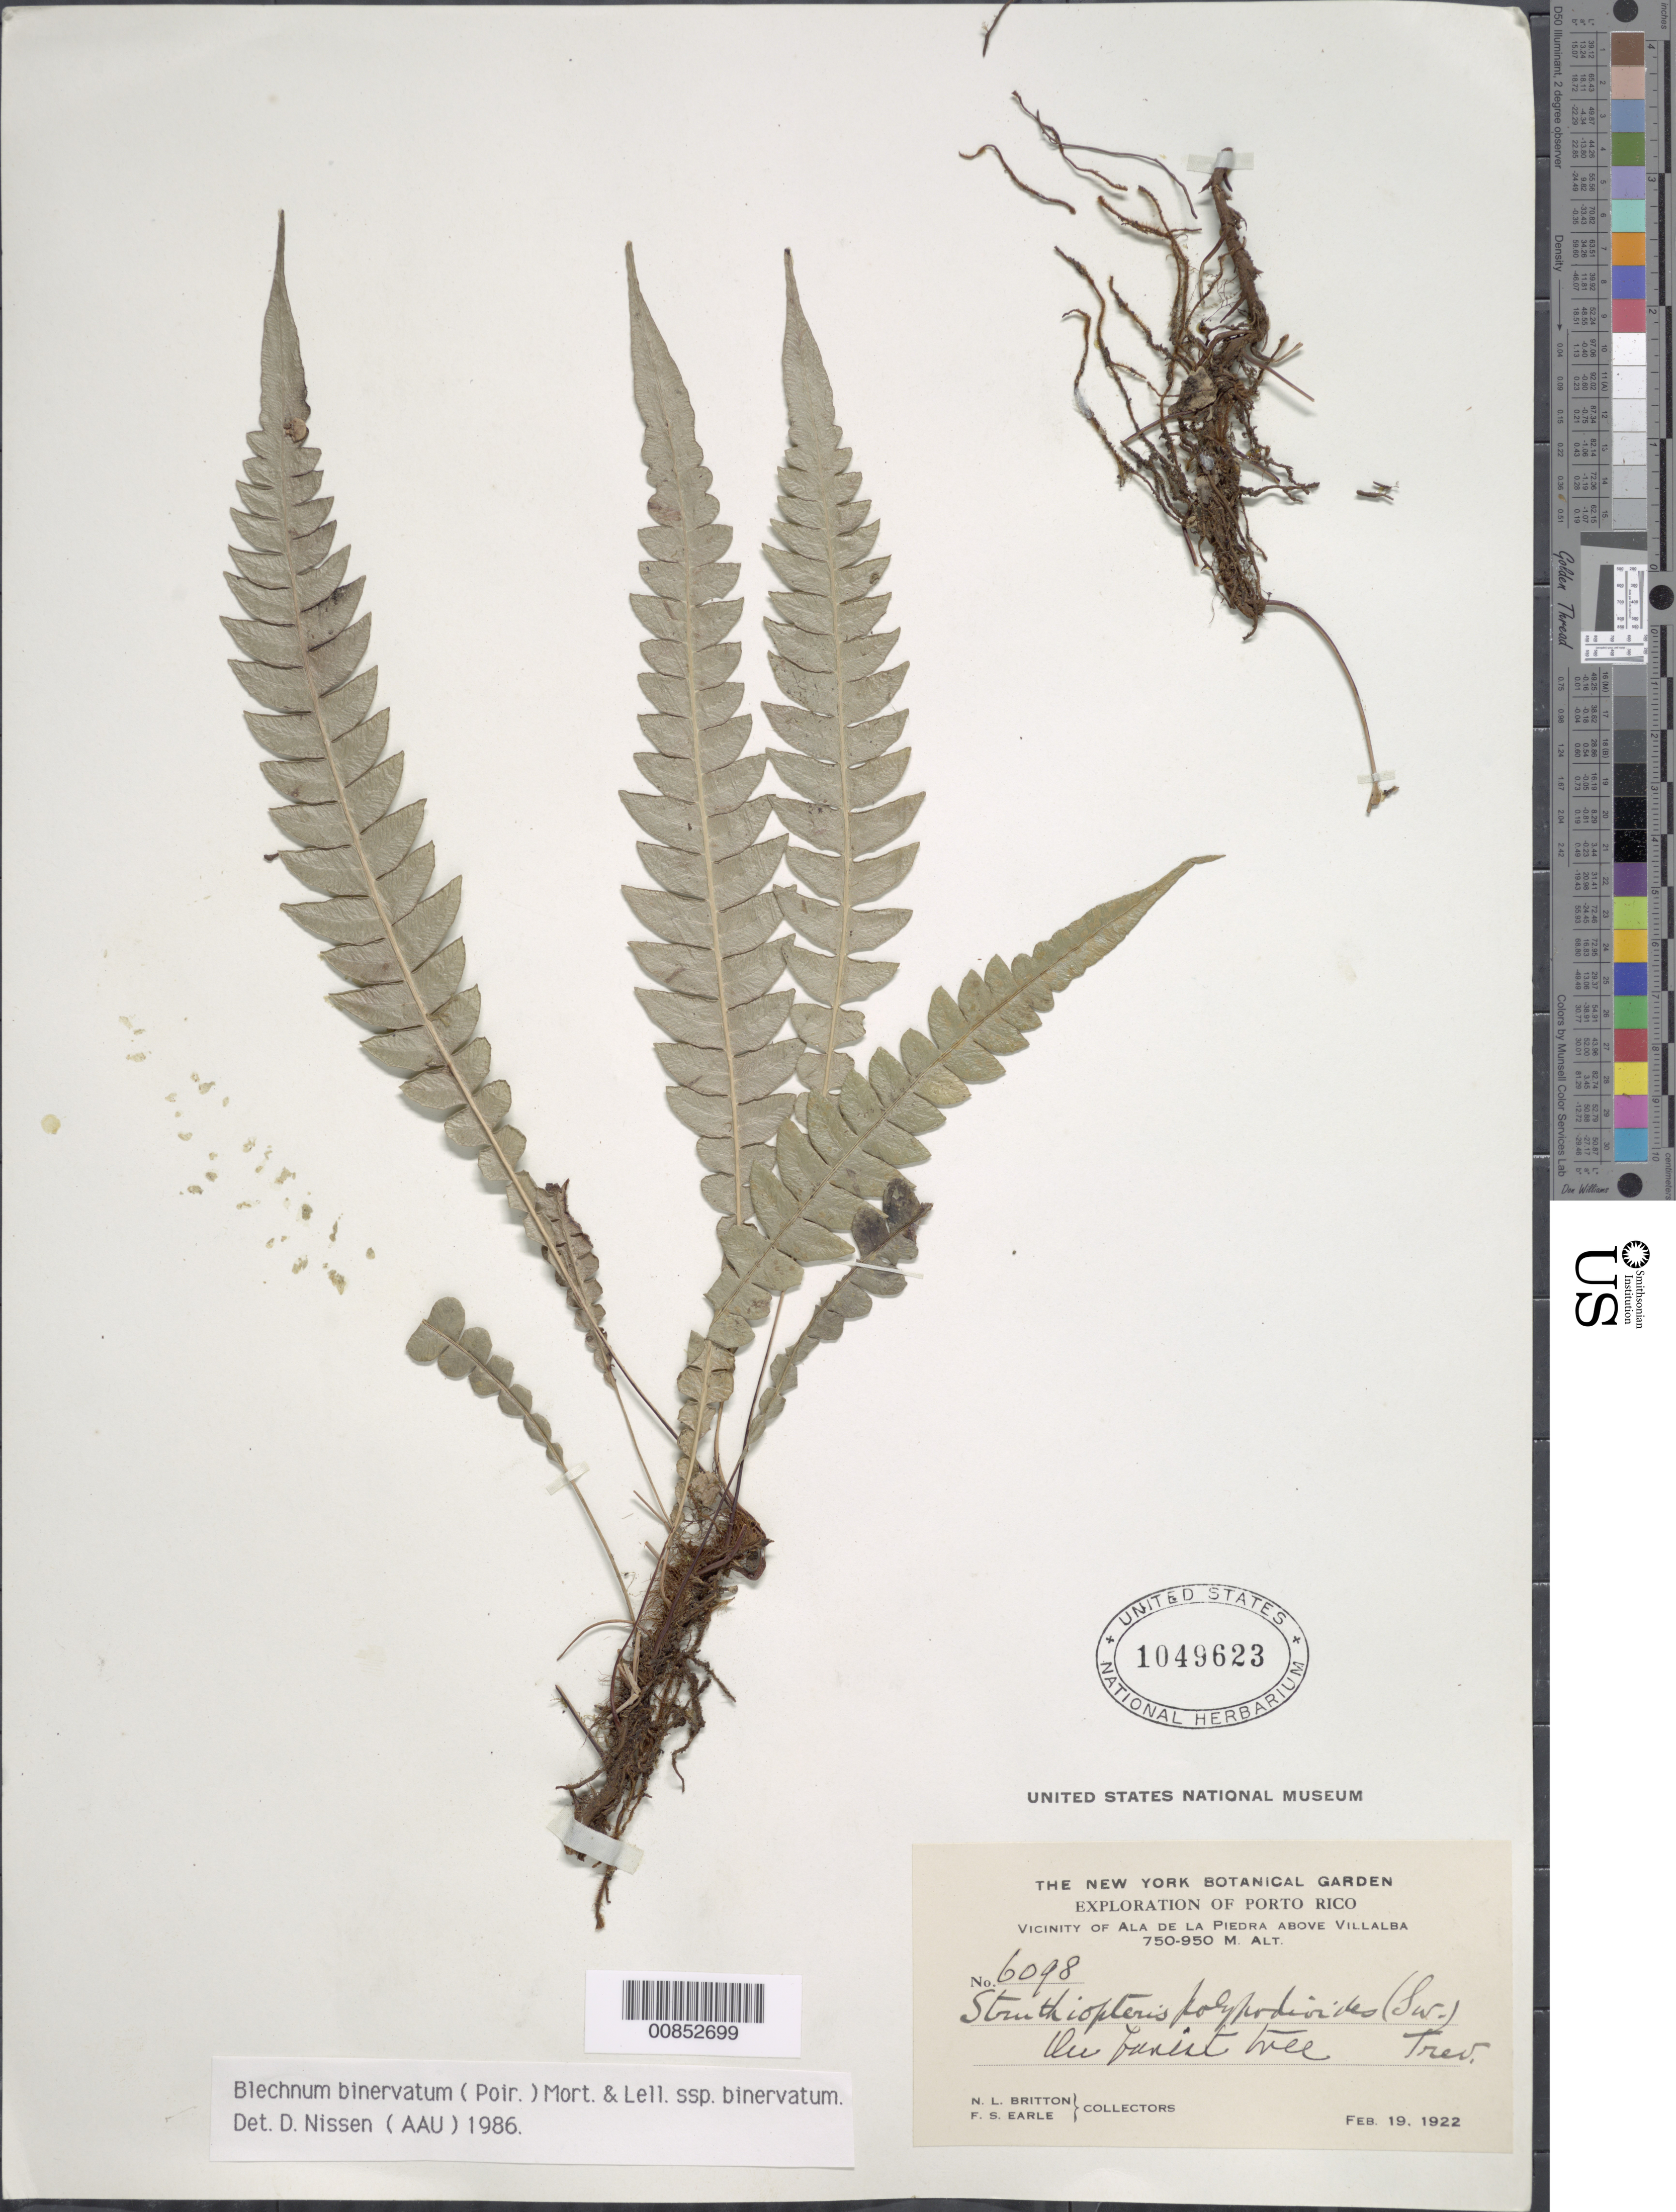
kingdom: Plantae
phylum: Tracheophyta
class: Polypodiopsida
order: Polypodiales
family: Blechnaceae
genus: Blechnum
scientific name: Blechnum fragile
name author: (Liebm.) C.V. Morton & Lellinger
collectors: N. Britton & F. S. Earle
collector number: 6098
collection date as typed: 19 Feb 1922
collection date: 1922-02-19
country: Puerto Rico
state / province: Villalba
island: Puerto Rico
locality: Ala de La Piedra, above Villalba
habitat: On forest tree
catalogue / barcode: US 1049623